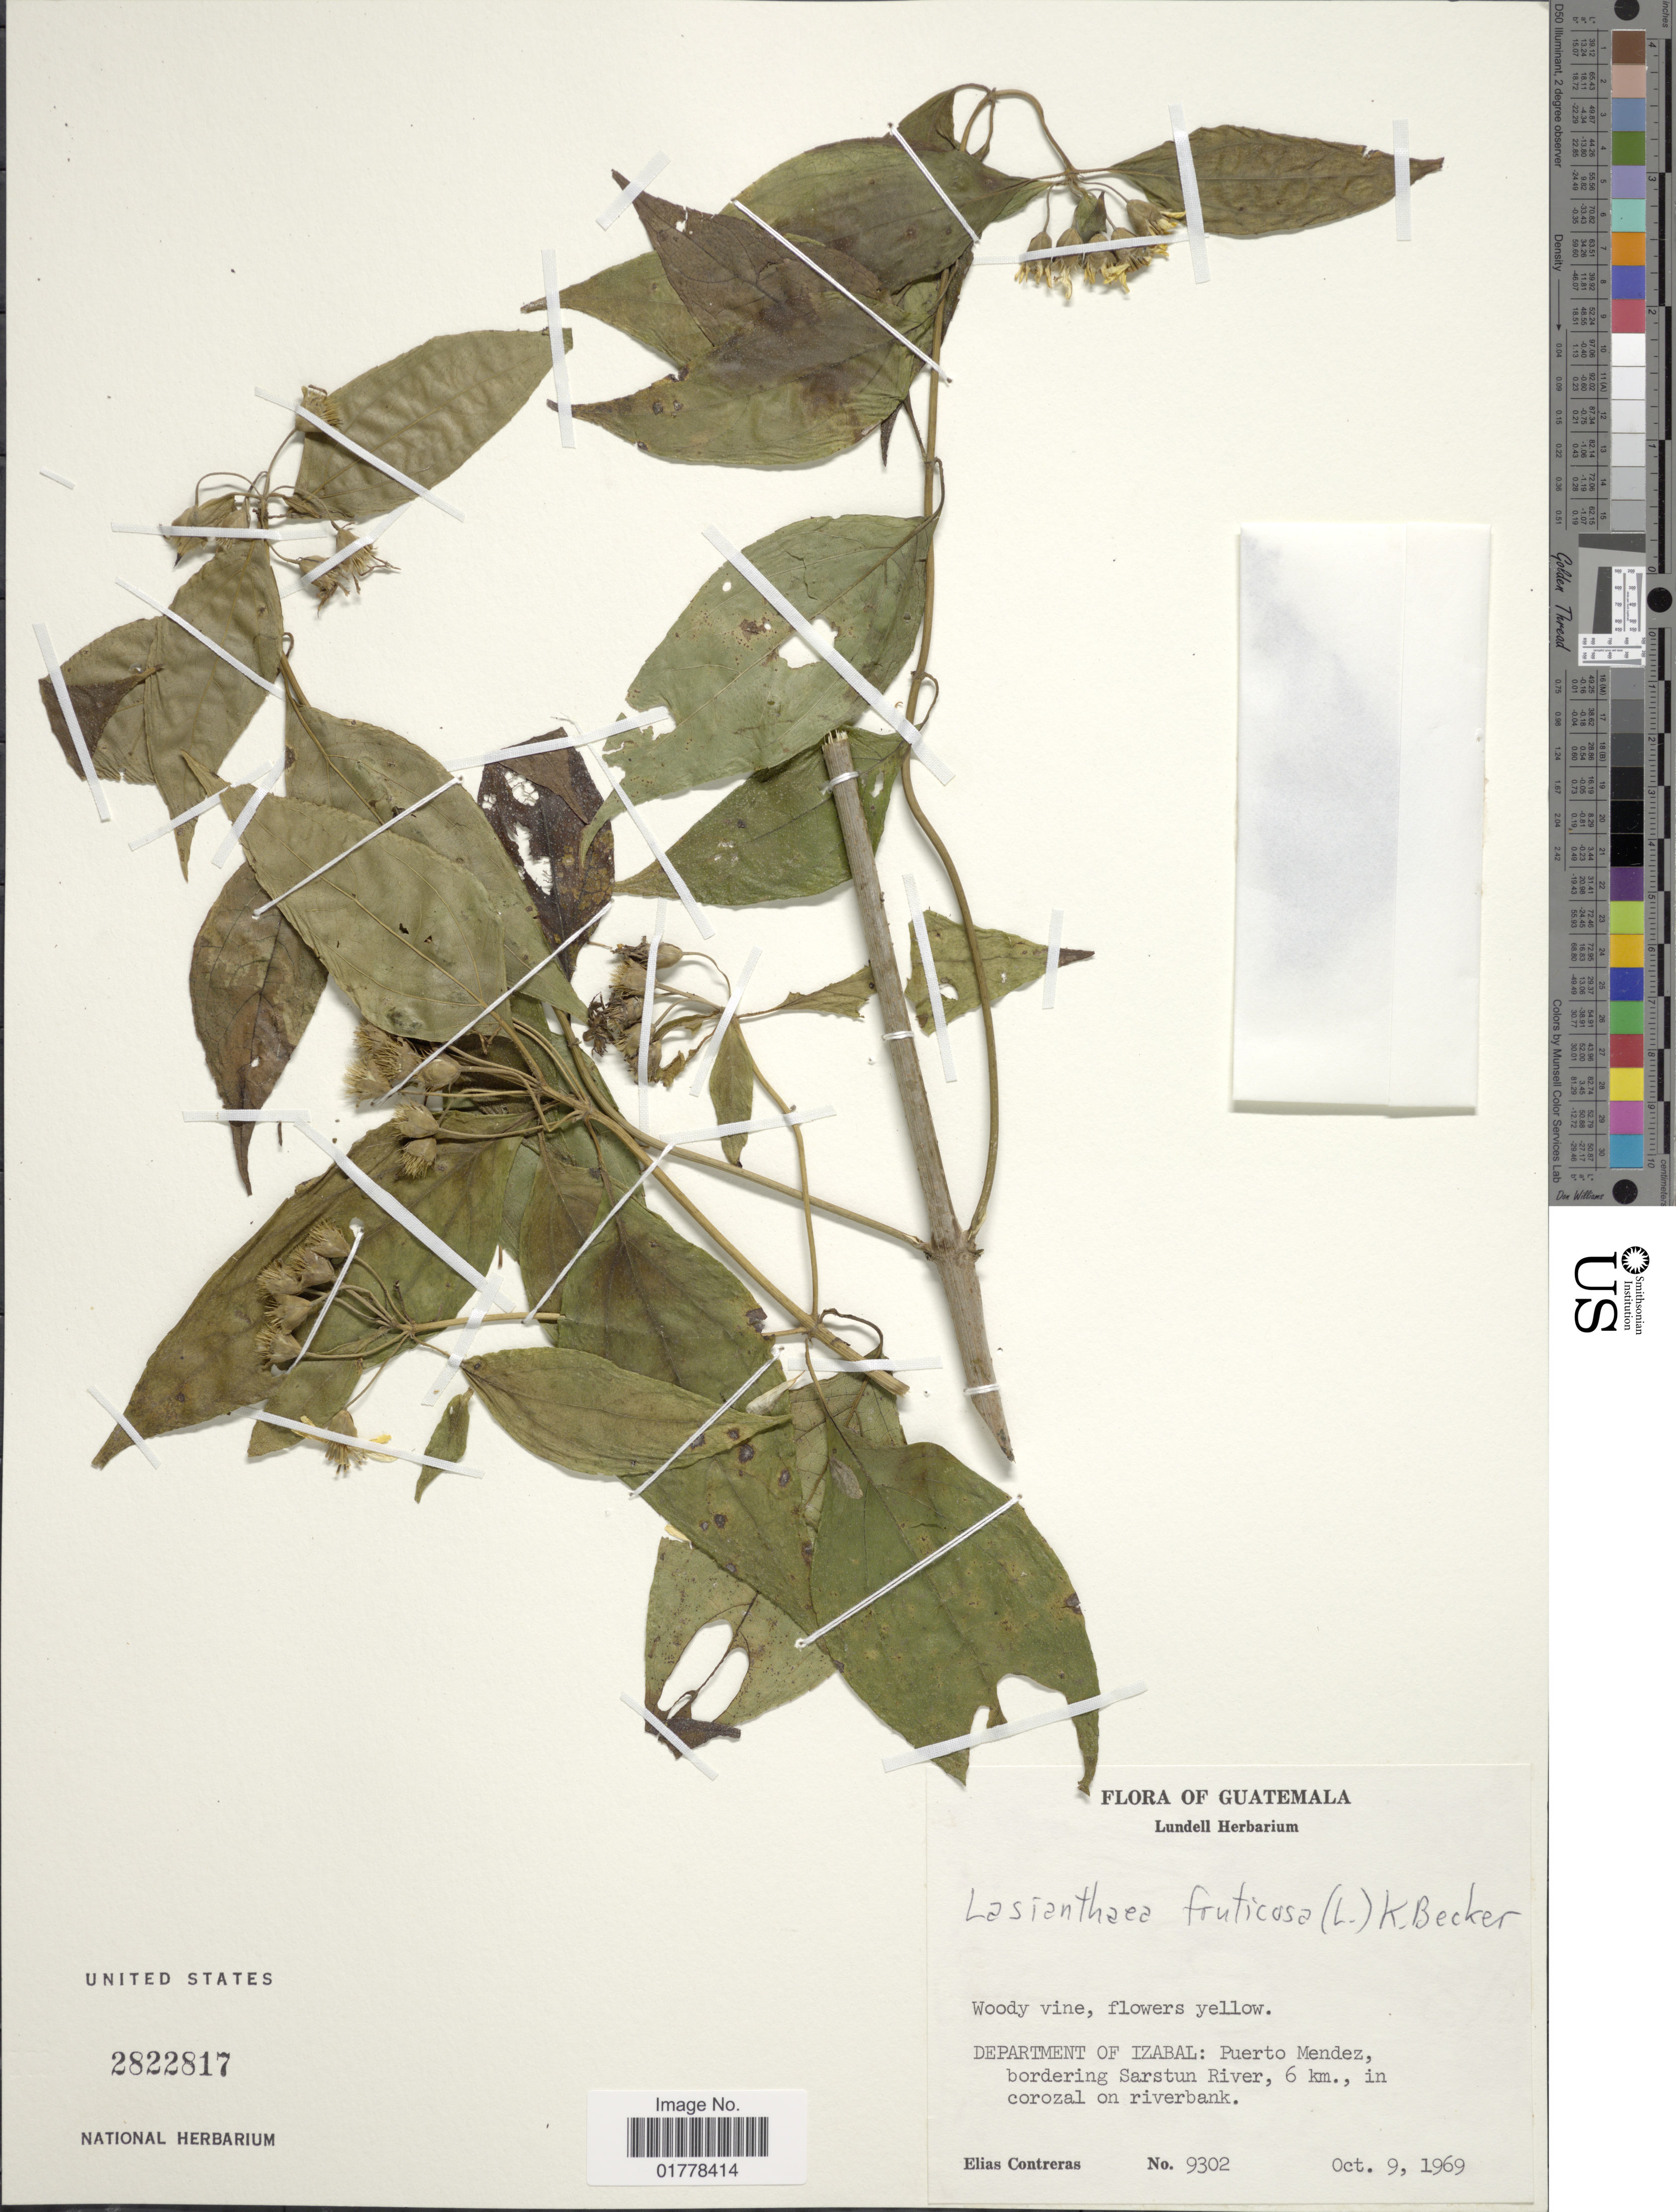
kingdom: Plantae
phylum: Tracheophyta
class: Magnoliopsida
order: Asterales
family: Asteraceae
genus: Lasianthaea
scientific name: Lasianthaea fruticosa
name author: (L.) K.M. Becker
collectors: E. Contreras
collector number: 9302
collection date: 1969-10-09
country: Guatemala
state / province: Izabal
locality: Department of Izabal: Puerto Mendez, bordering Sarstun River, 6 km., in corozal on riverbank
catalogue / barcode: US 2822817